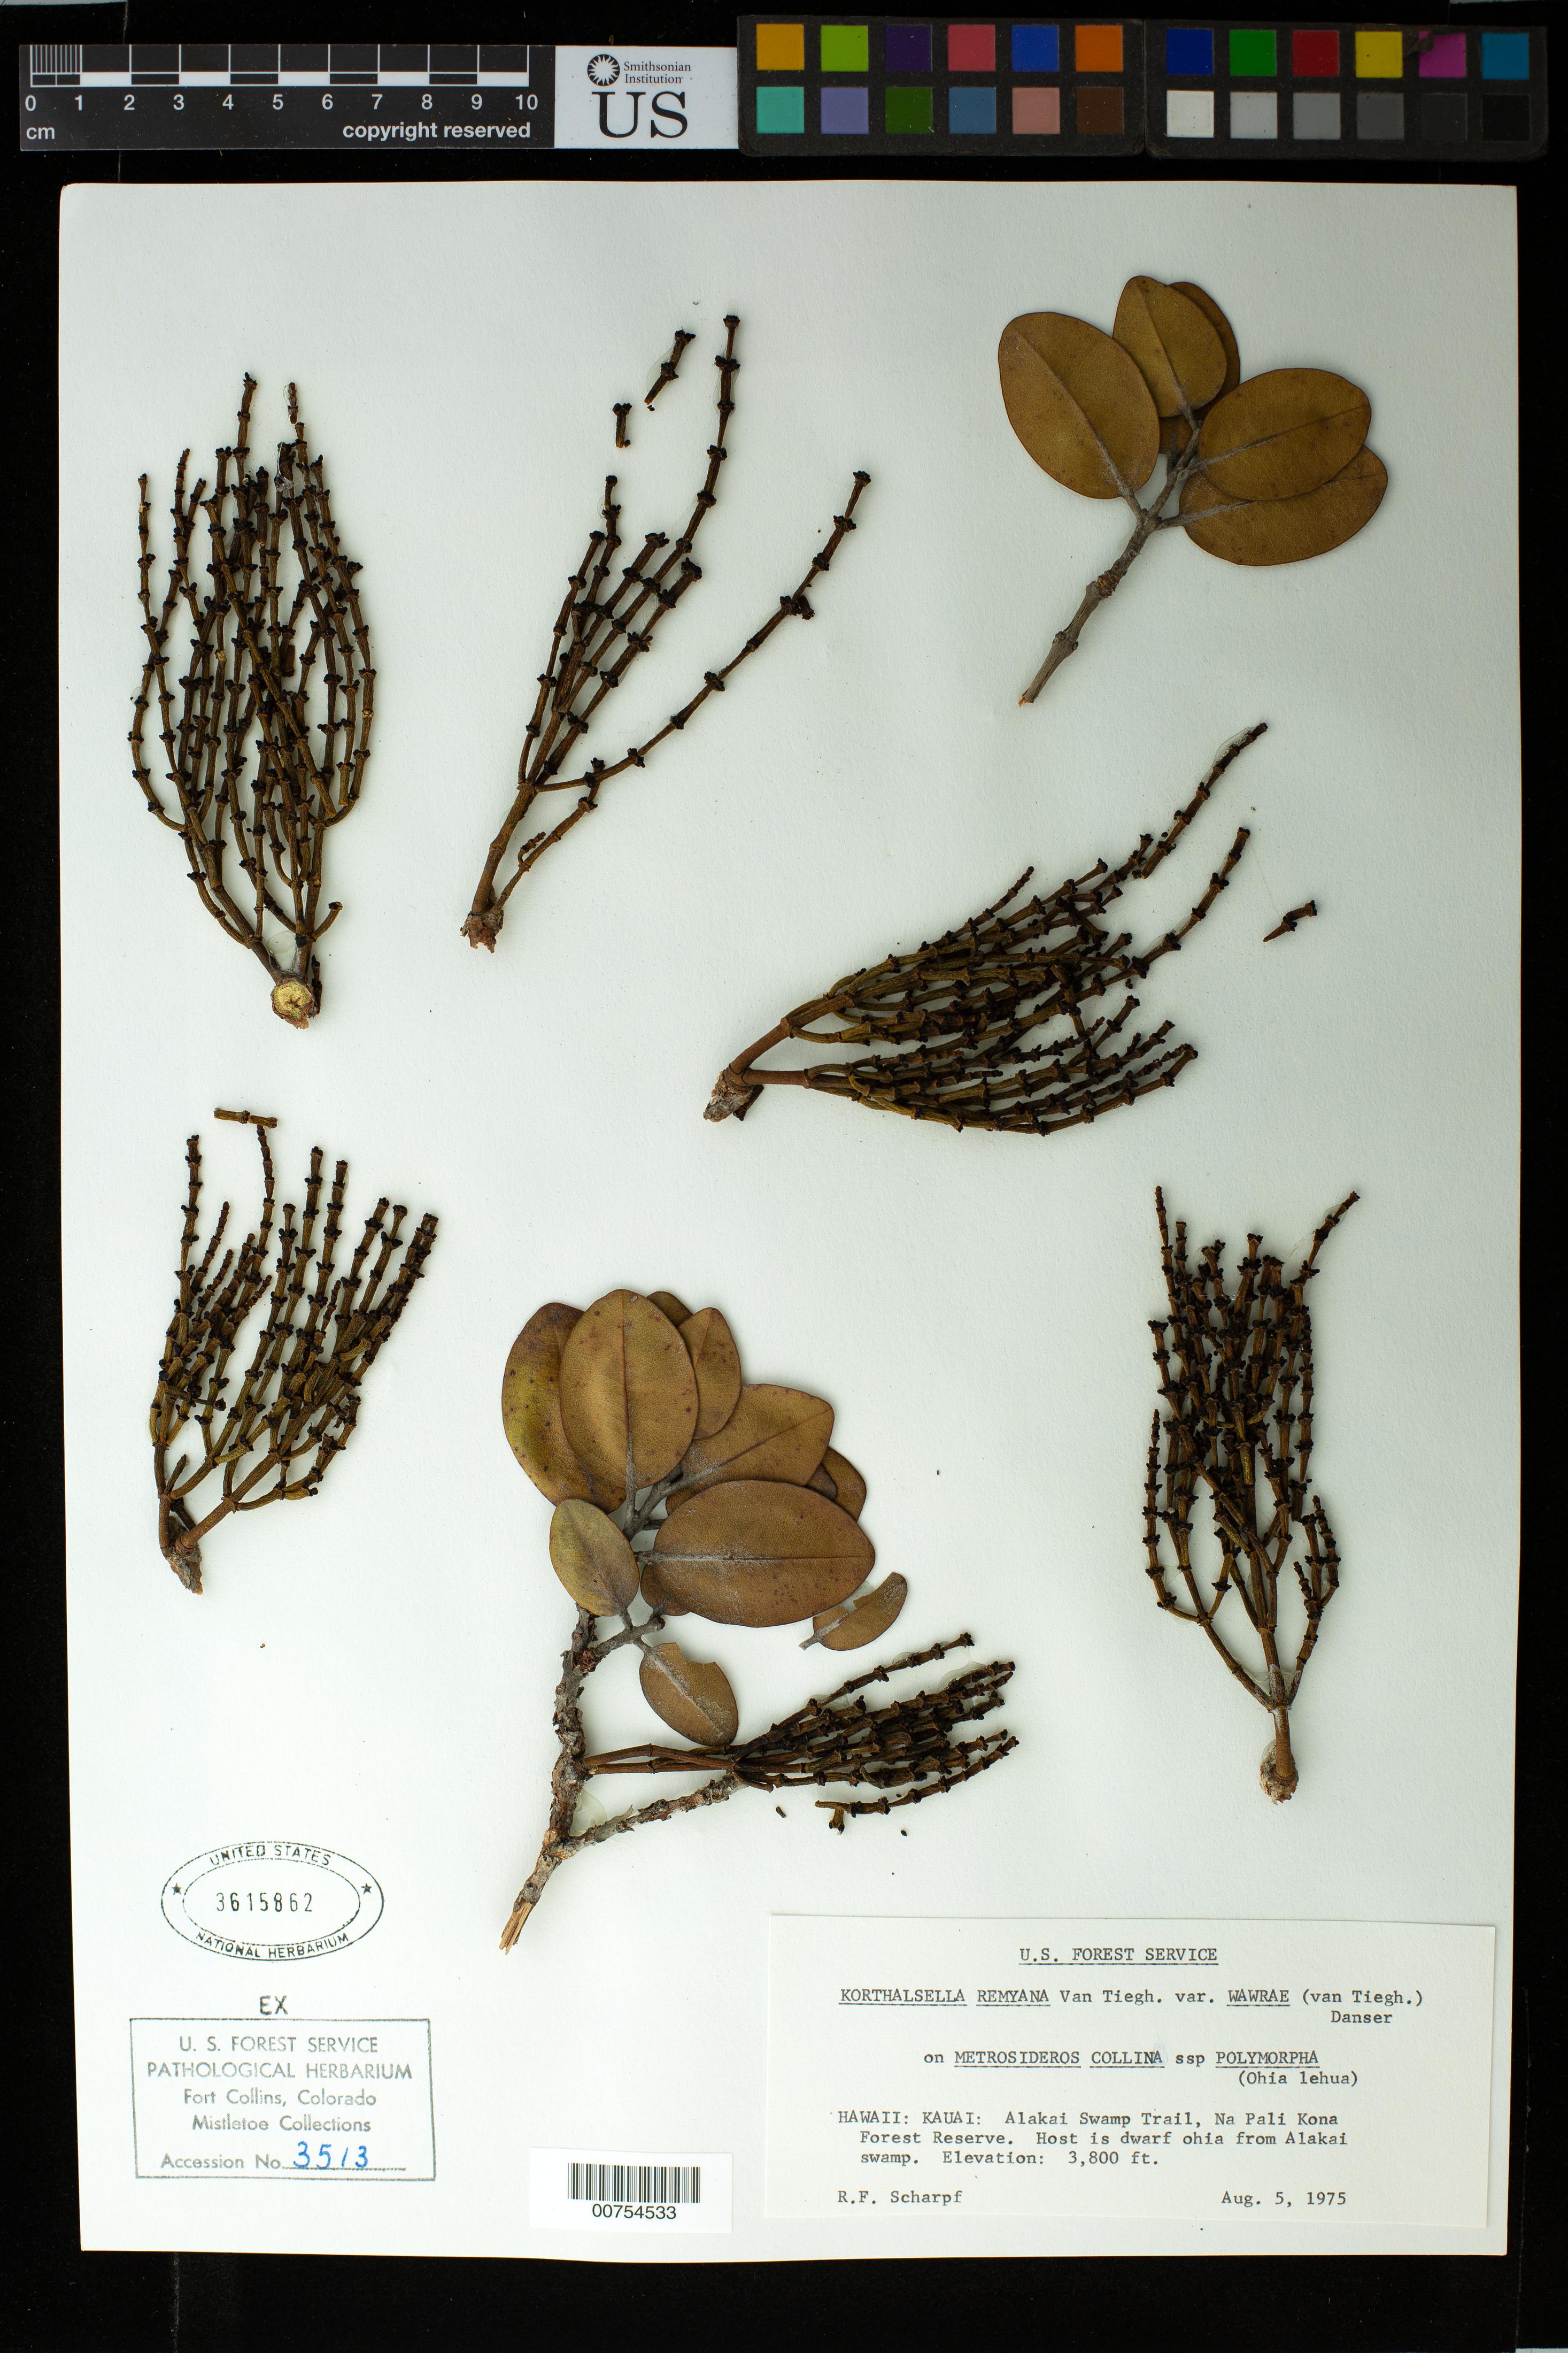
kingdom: Plantae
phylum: Tracheophyta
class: Magnoliopsida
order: Santalales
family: Viscaceae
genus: Korthalsella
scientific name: Korthalsella remyana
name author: Tiegh.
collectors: R. F. Scharpf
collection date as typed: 5 Aug 1975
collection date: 1975-08-05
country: United States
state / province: Hawaii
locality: Kauia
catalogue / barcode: US 3615862